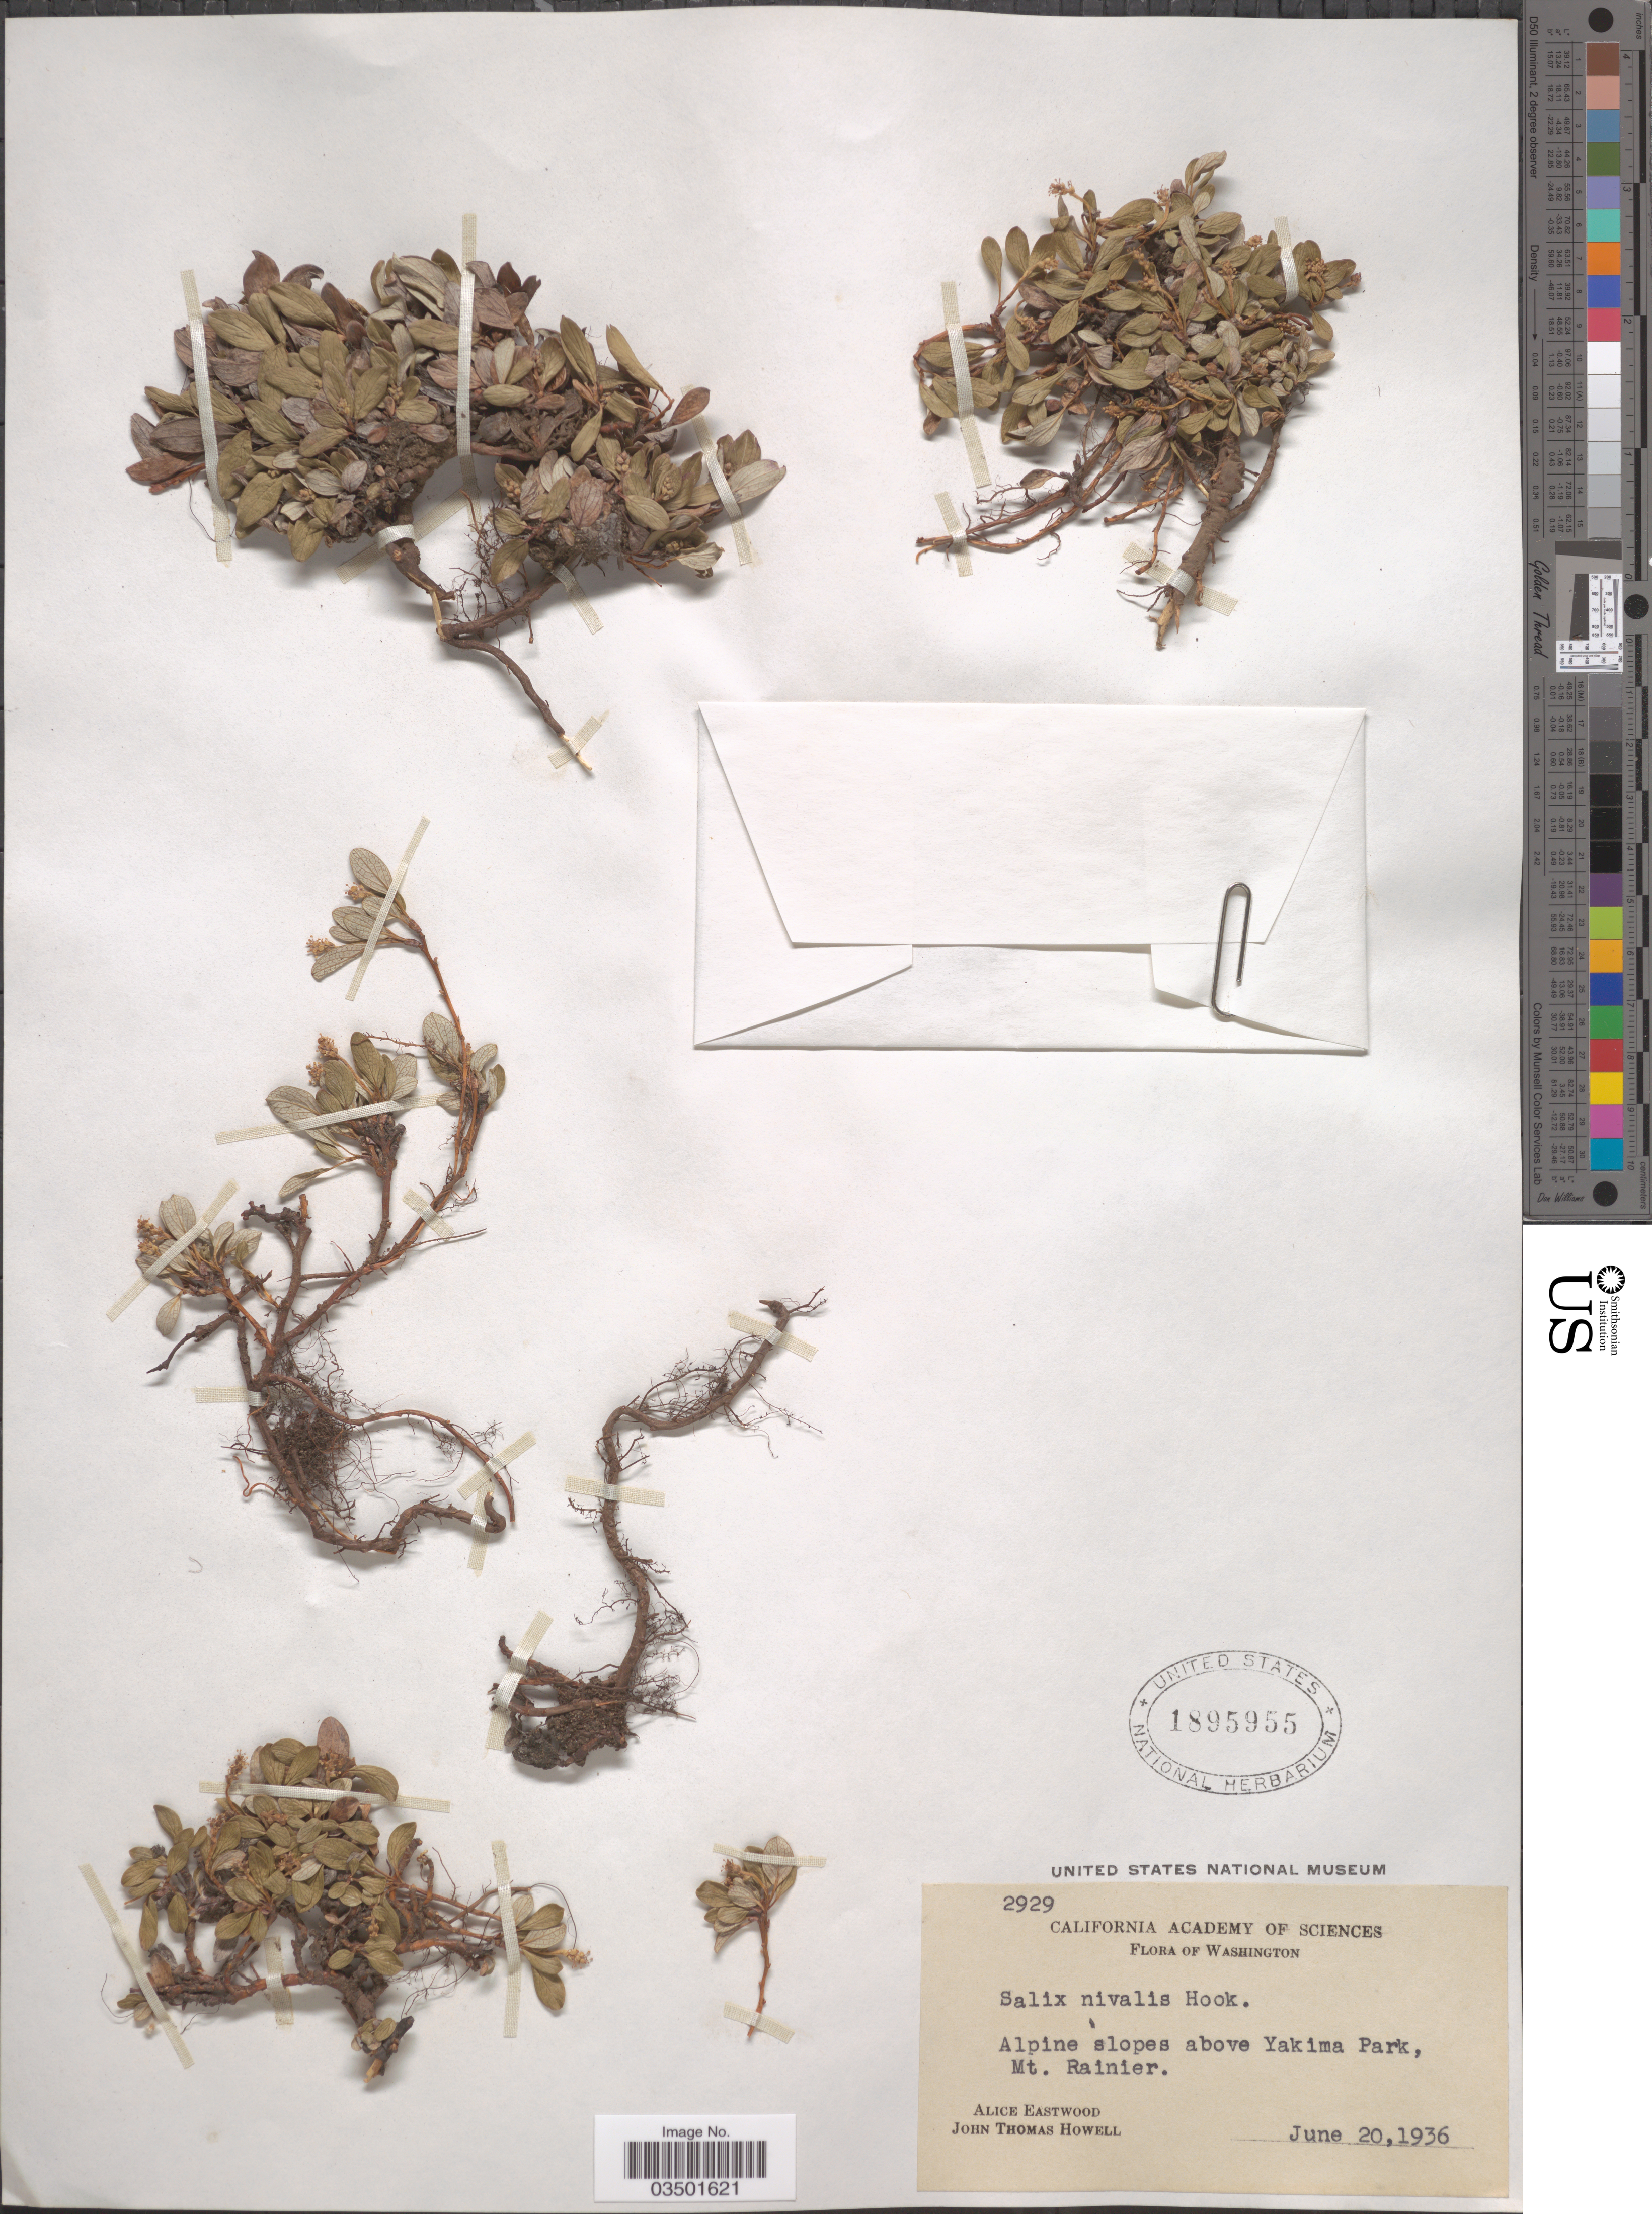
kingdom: Plantae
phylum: Tracheophyta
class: Magnoliopsida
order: Malpighiales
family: Salicaceae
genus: Salix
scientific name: Salix nivalis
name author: Hook.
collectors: A. Eastwood & J. T. Howell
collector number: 2929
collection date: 1936-06-20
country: United States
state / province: Washington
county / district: Yakima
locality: Alpine slopes above Yakima Park, Mt. Rainier.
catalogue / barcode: US 1895955